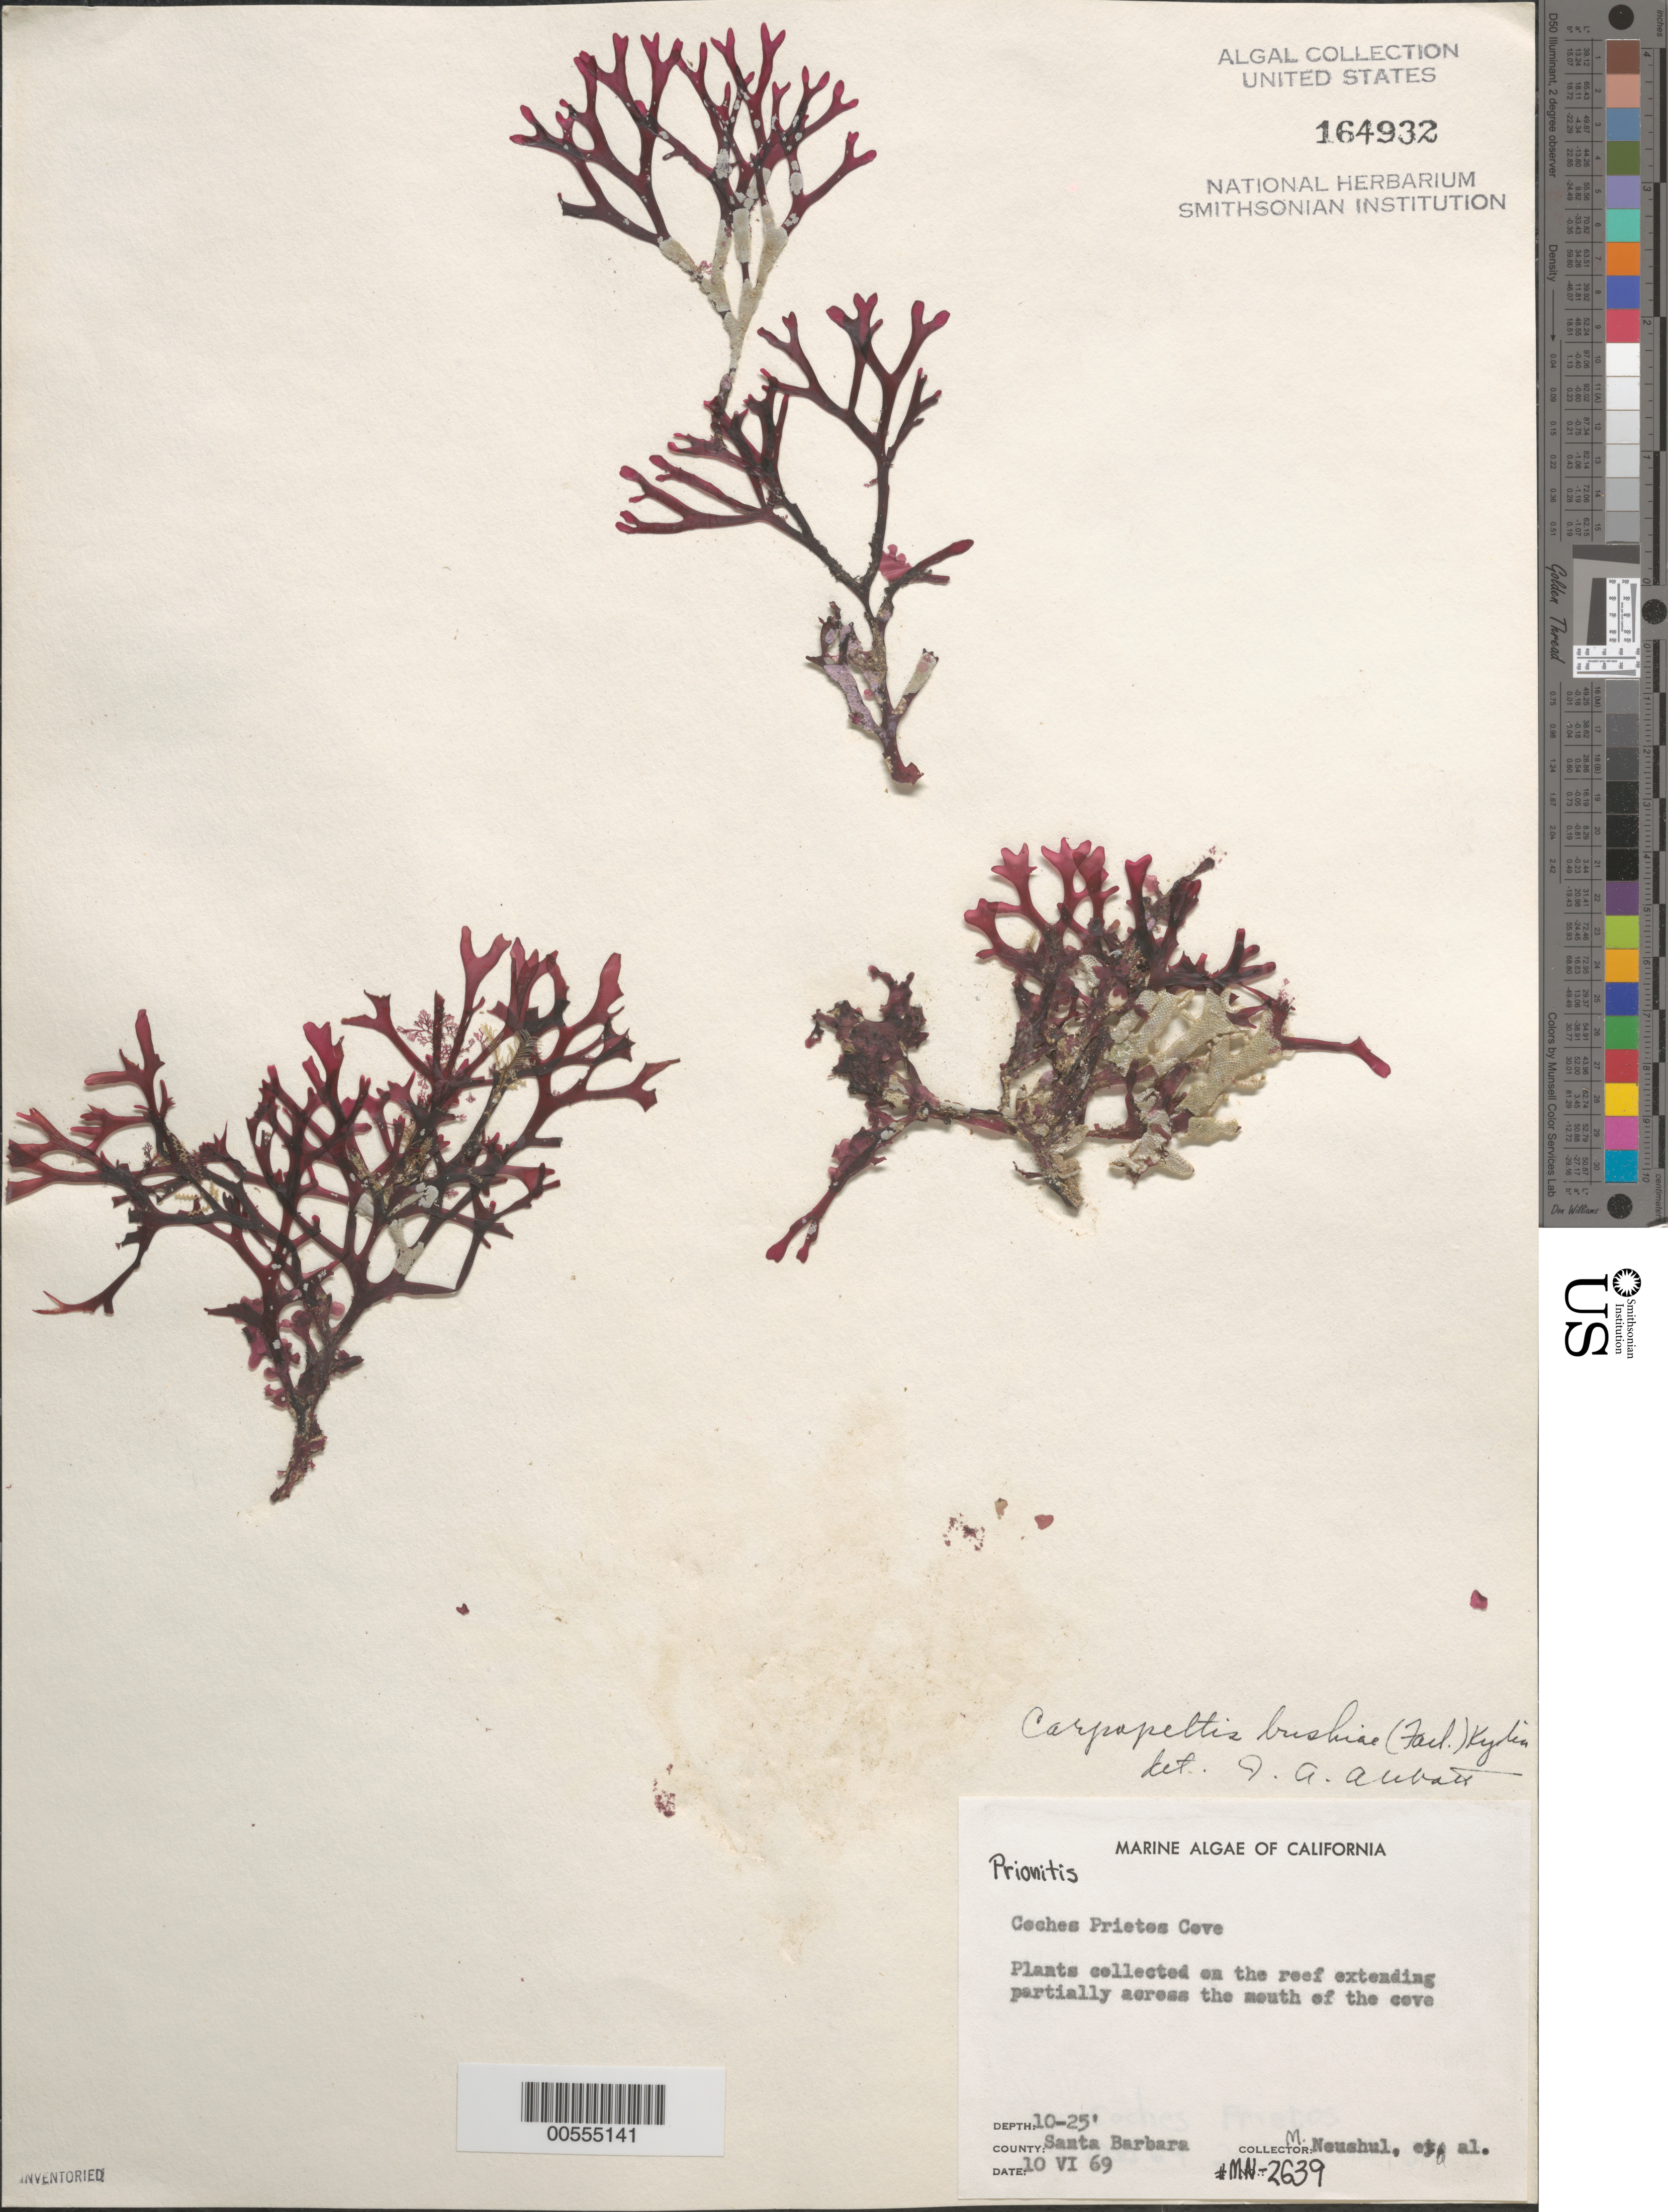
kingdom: Plantae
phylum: Rhodophyta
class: Florideophyceae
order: Halymeniales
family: Halymeniaceae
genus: Carpopeltis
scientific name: Carpopeltis bushiae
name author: (Farl.) Kylin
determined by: Abbott, Isabella A.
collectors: M. Neushul, A. Charters, M. Foster & D. C. Barilotti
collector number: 2639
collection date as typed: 10 Jun 1969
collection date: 1969-06-10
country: United States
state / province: California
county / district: Santa Barbara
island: Santa Cruz Island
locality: Coches Prietos Cove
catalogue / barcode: US 164932